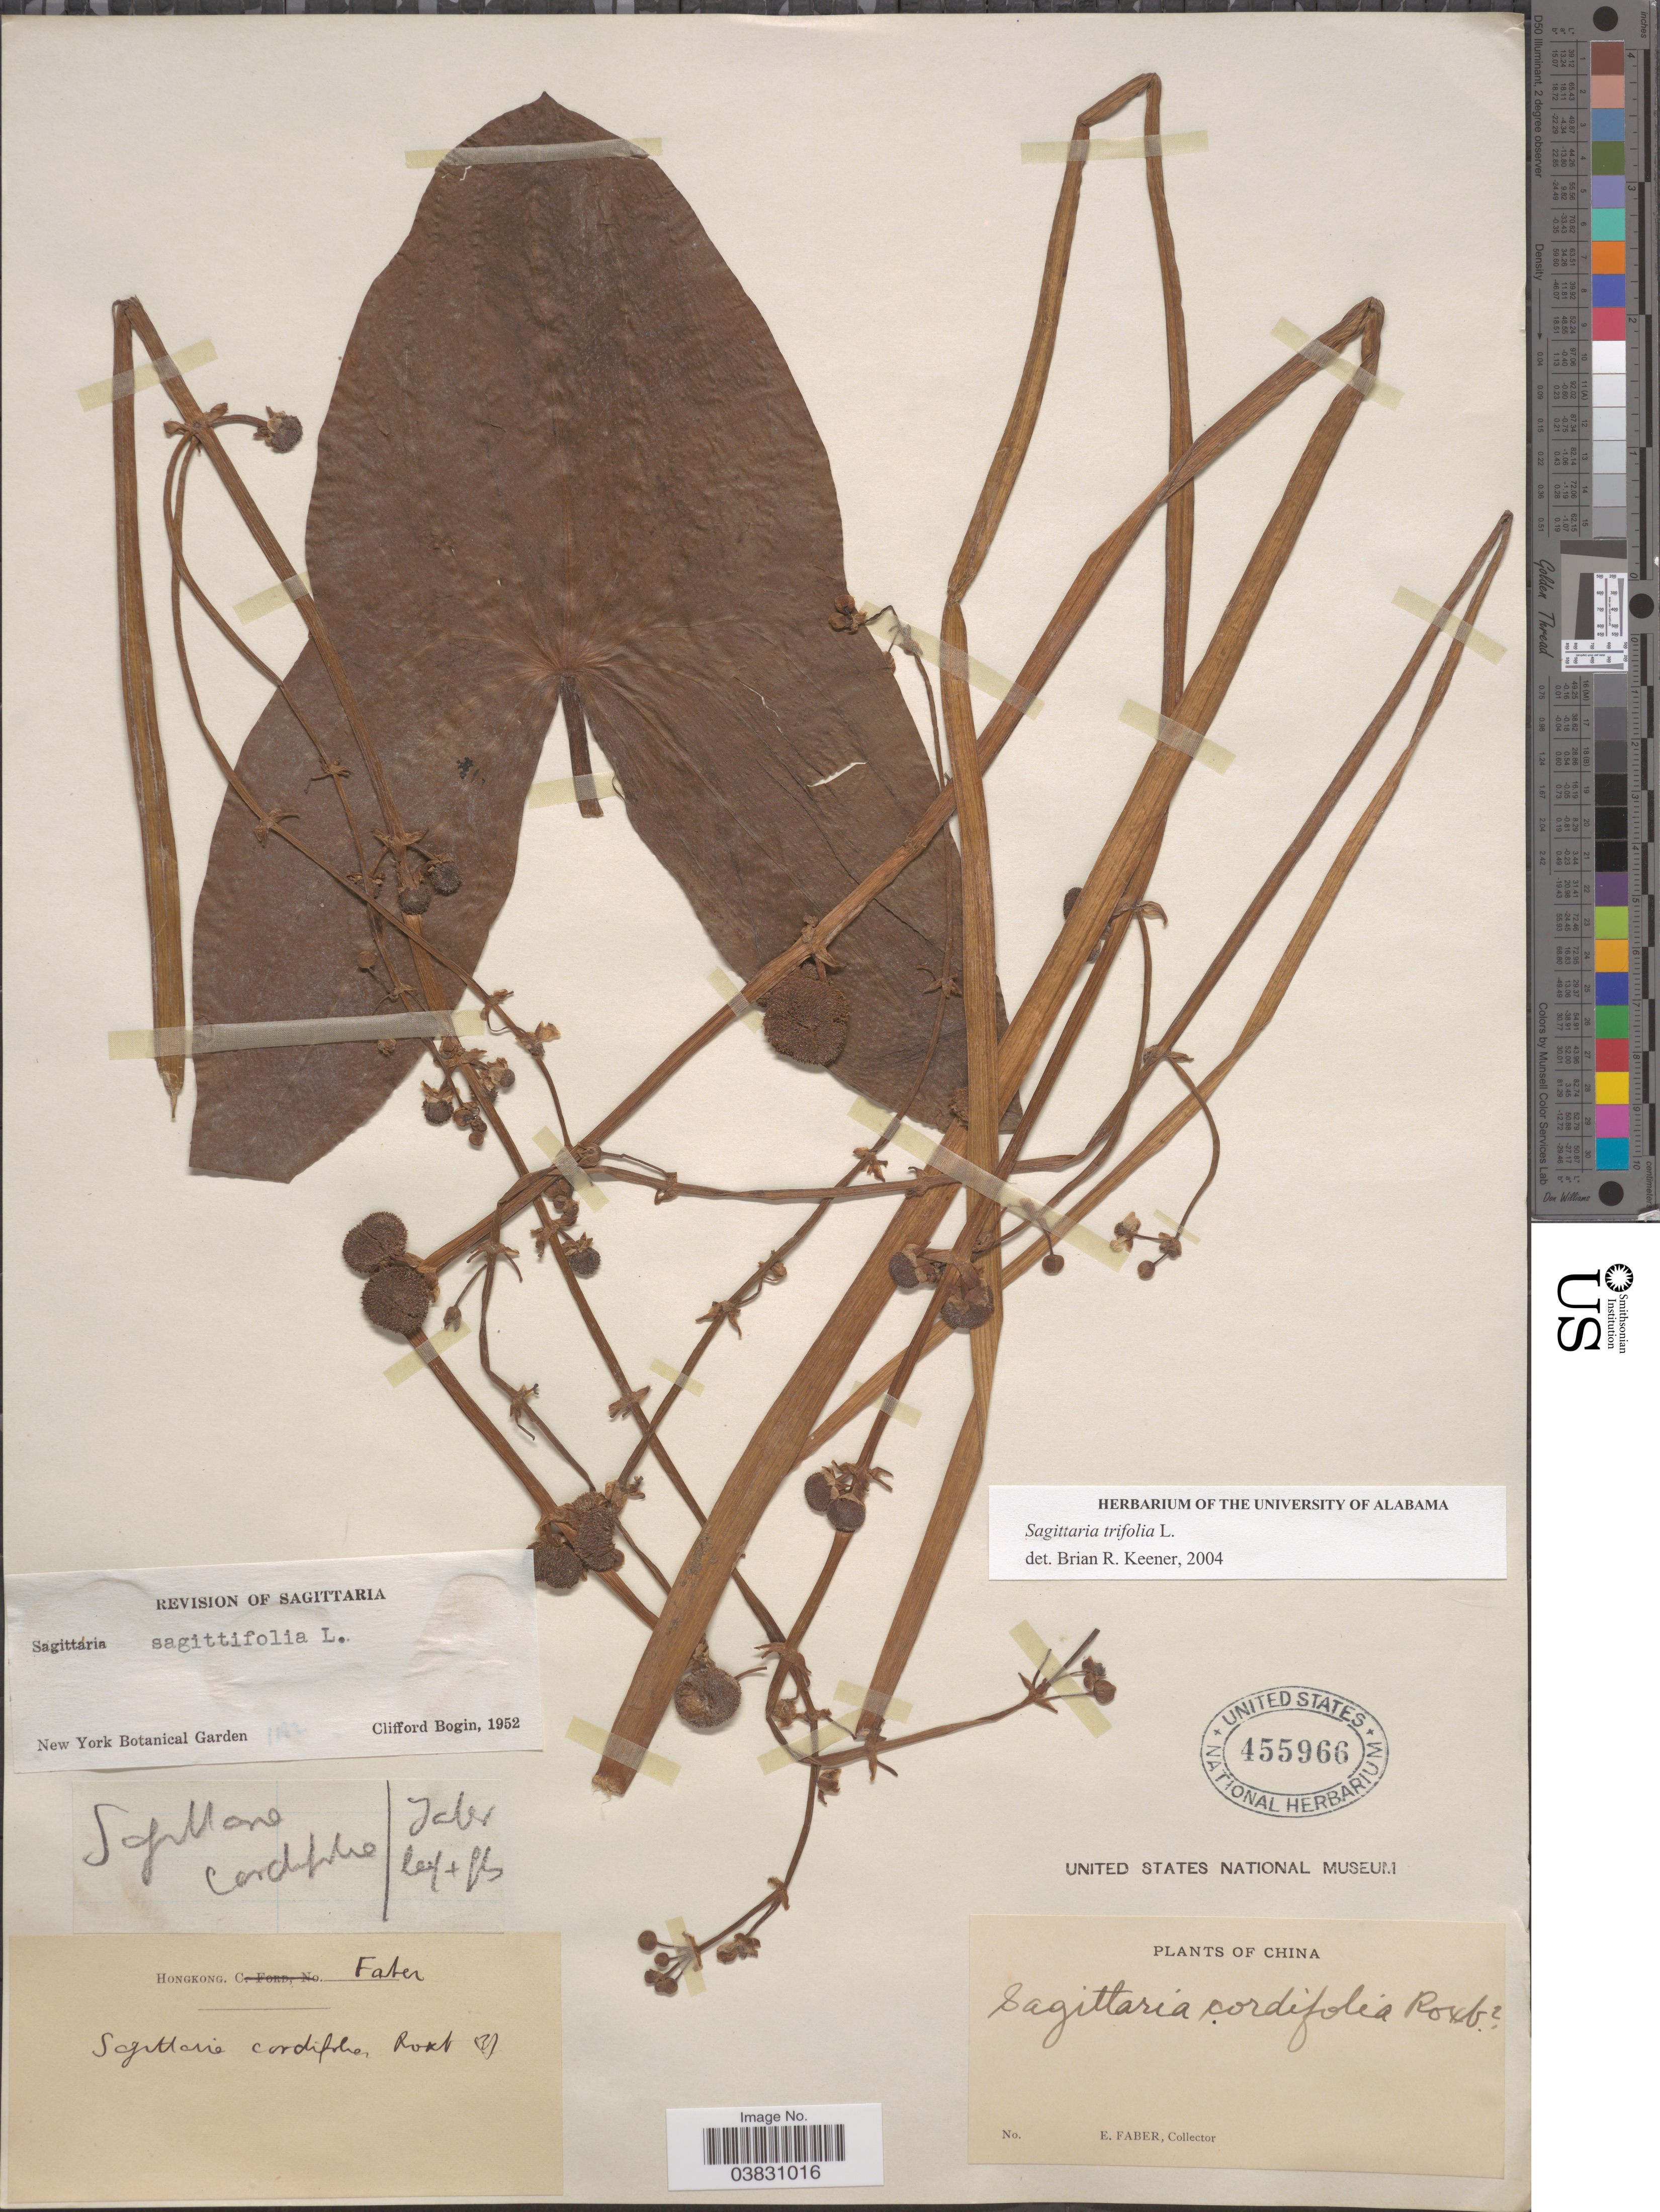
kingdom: Plantae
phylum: Tracheophyta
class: Liliopsida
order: Alismatales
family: Alismataceae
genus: Sagittaria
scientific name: Sagittaria trifolia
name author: L.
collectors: E. Faber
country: China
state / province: Hong Kong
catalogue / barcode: US 455966